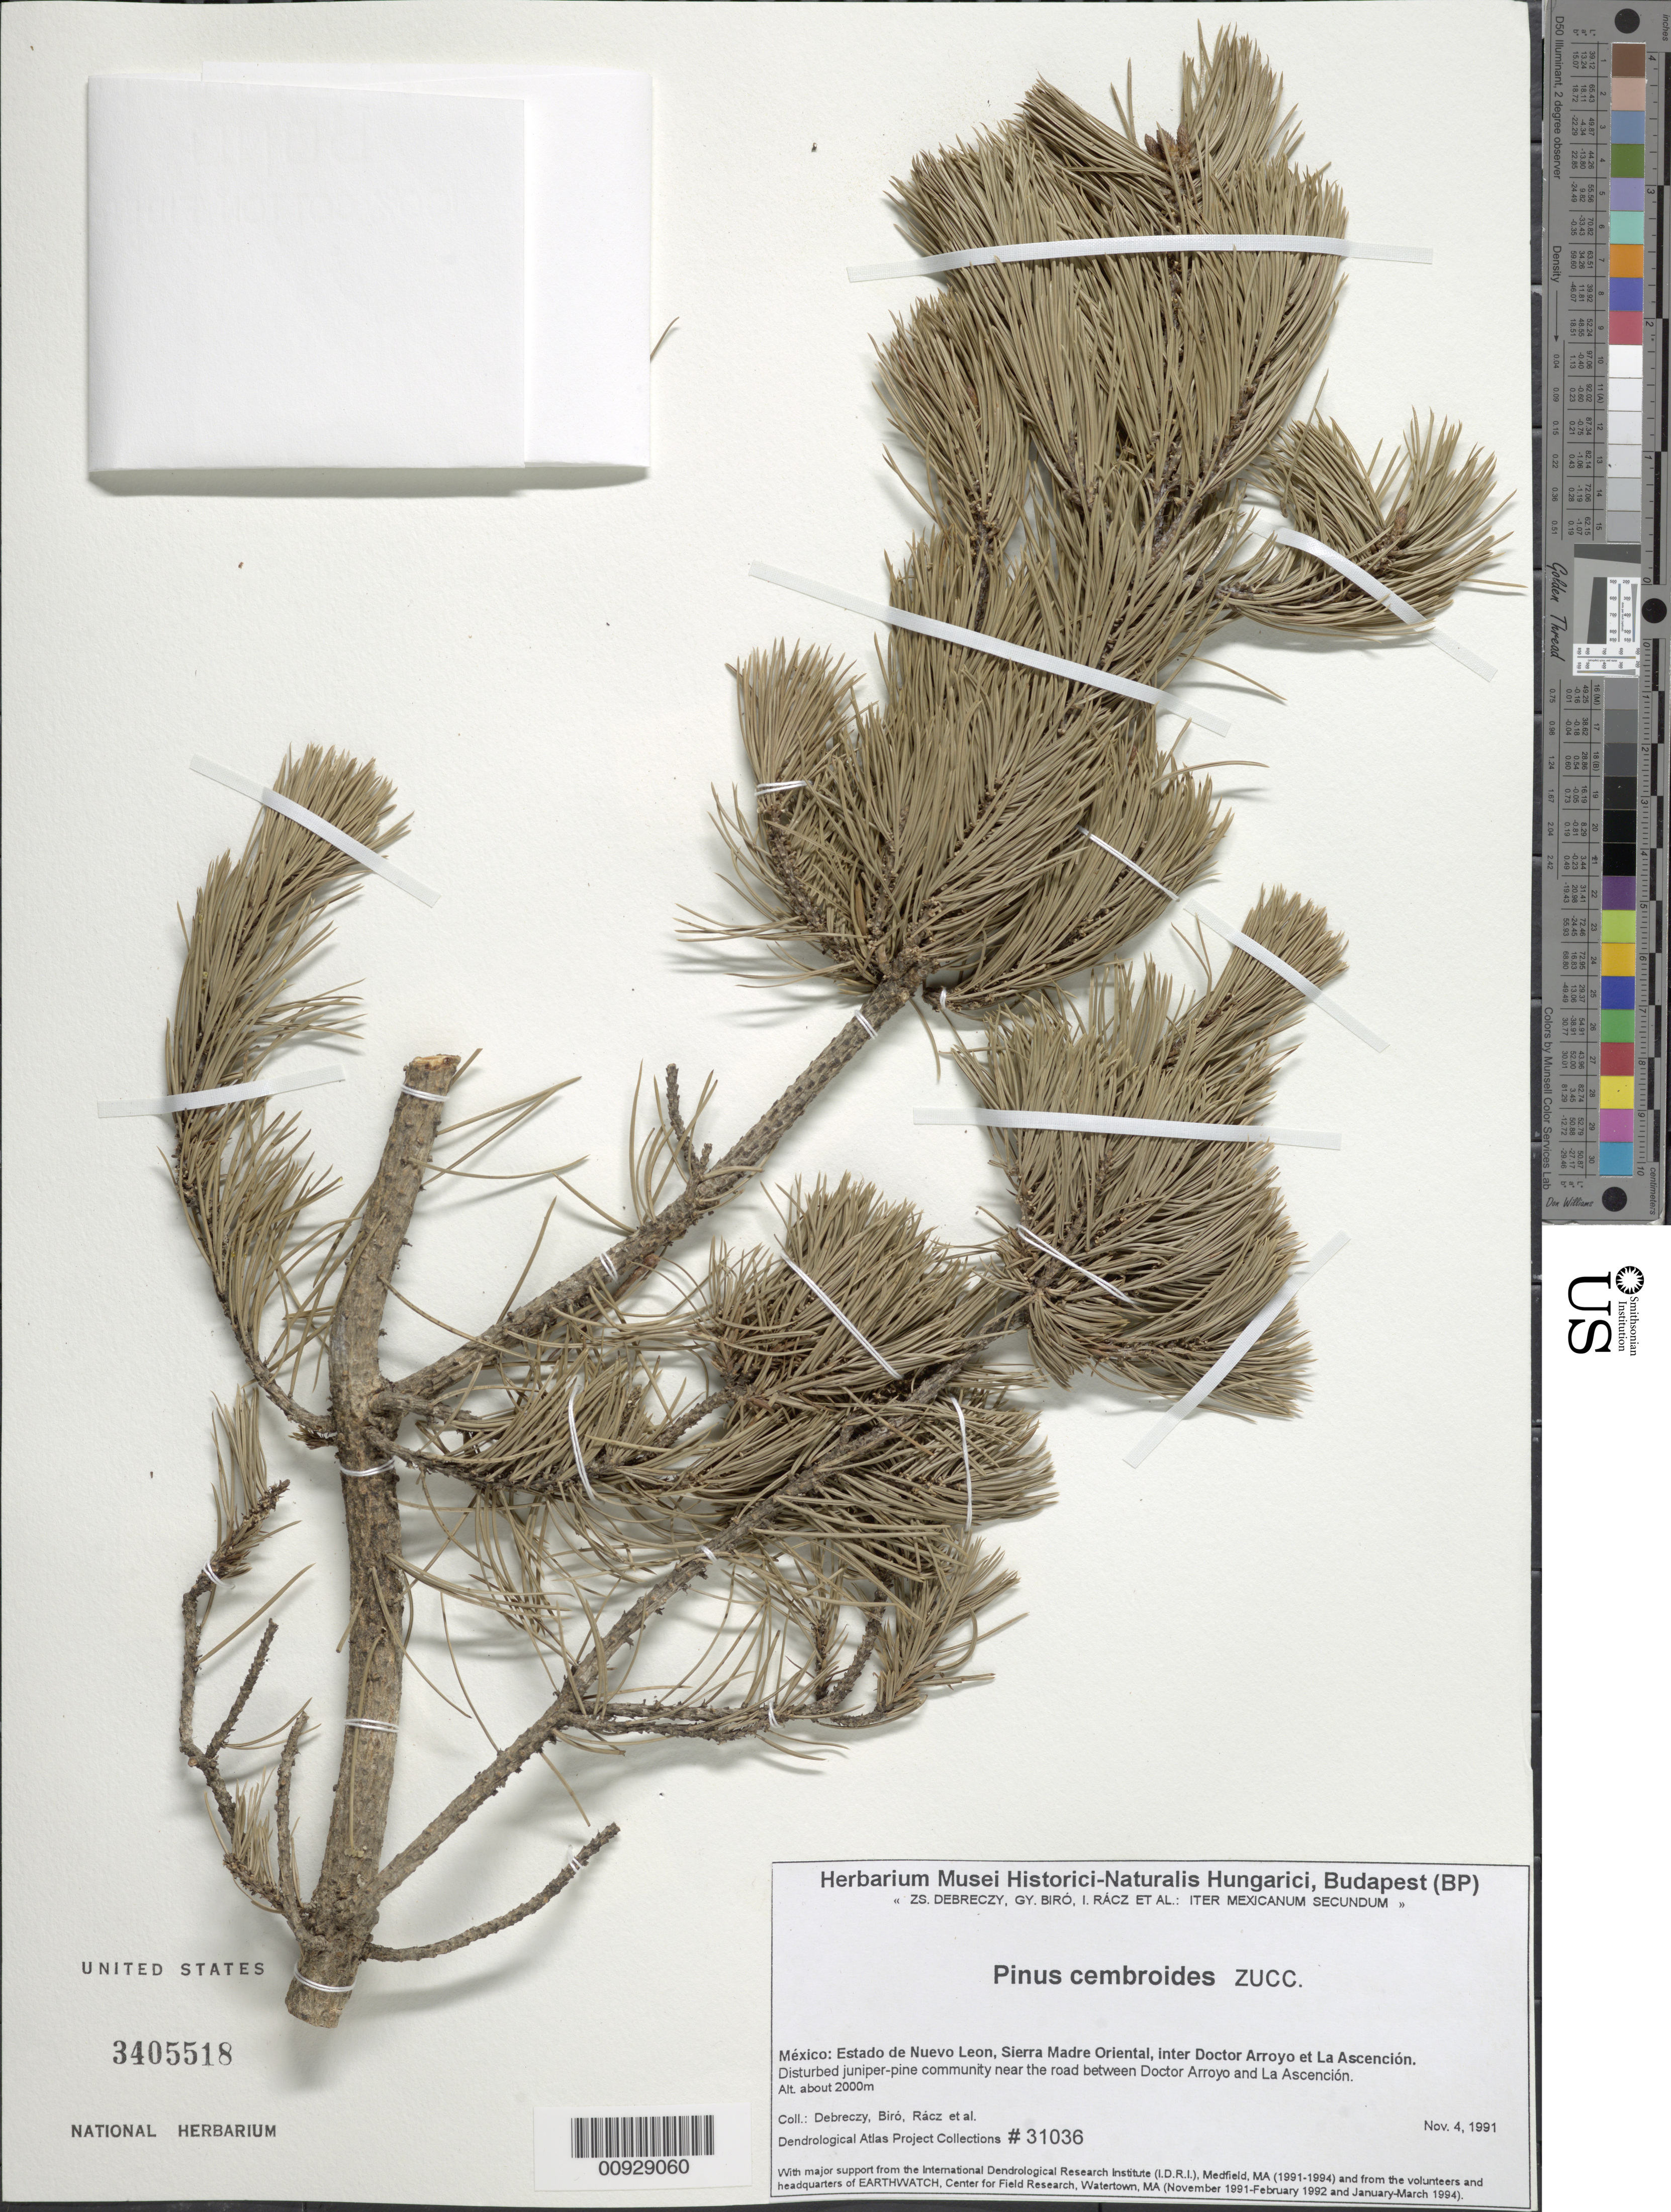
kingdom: Plantae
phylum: Tracheophyta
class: Pinopsida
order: Pinales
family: Pinaceae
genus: Pinus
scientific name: Pinus cembroides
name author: Zucc.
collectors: Z. Debreczy, G. Biro, I. Rácz & et al.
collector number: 31036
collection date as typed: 04 Nov 1991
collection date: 1991-11-04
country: Mexico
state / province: Nuevo León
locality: Near the road between Doctor Arroyo and la Ascención. Sierra Madre Oriental.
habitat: Disturbed juniper-pine community.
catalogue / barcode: US 3405518